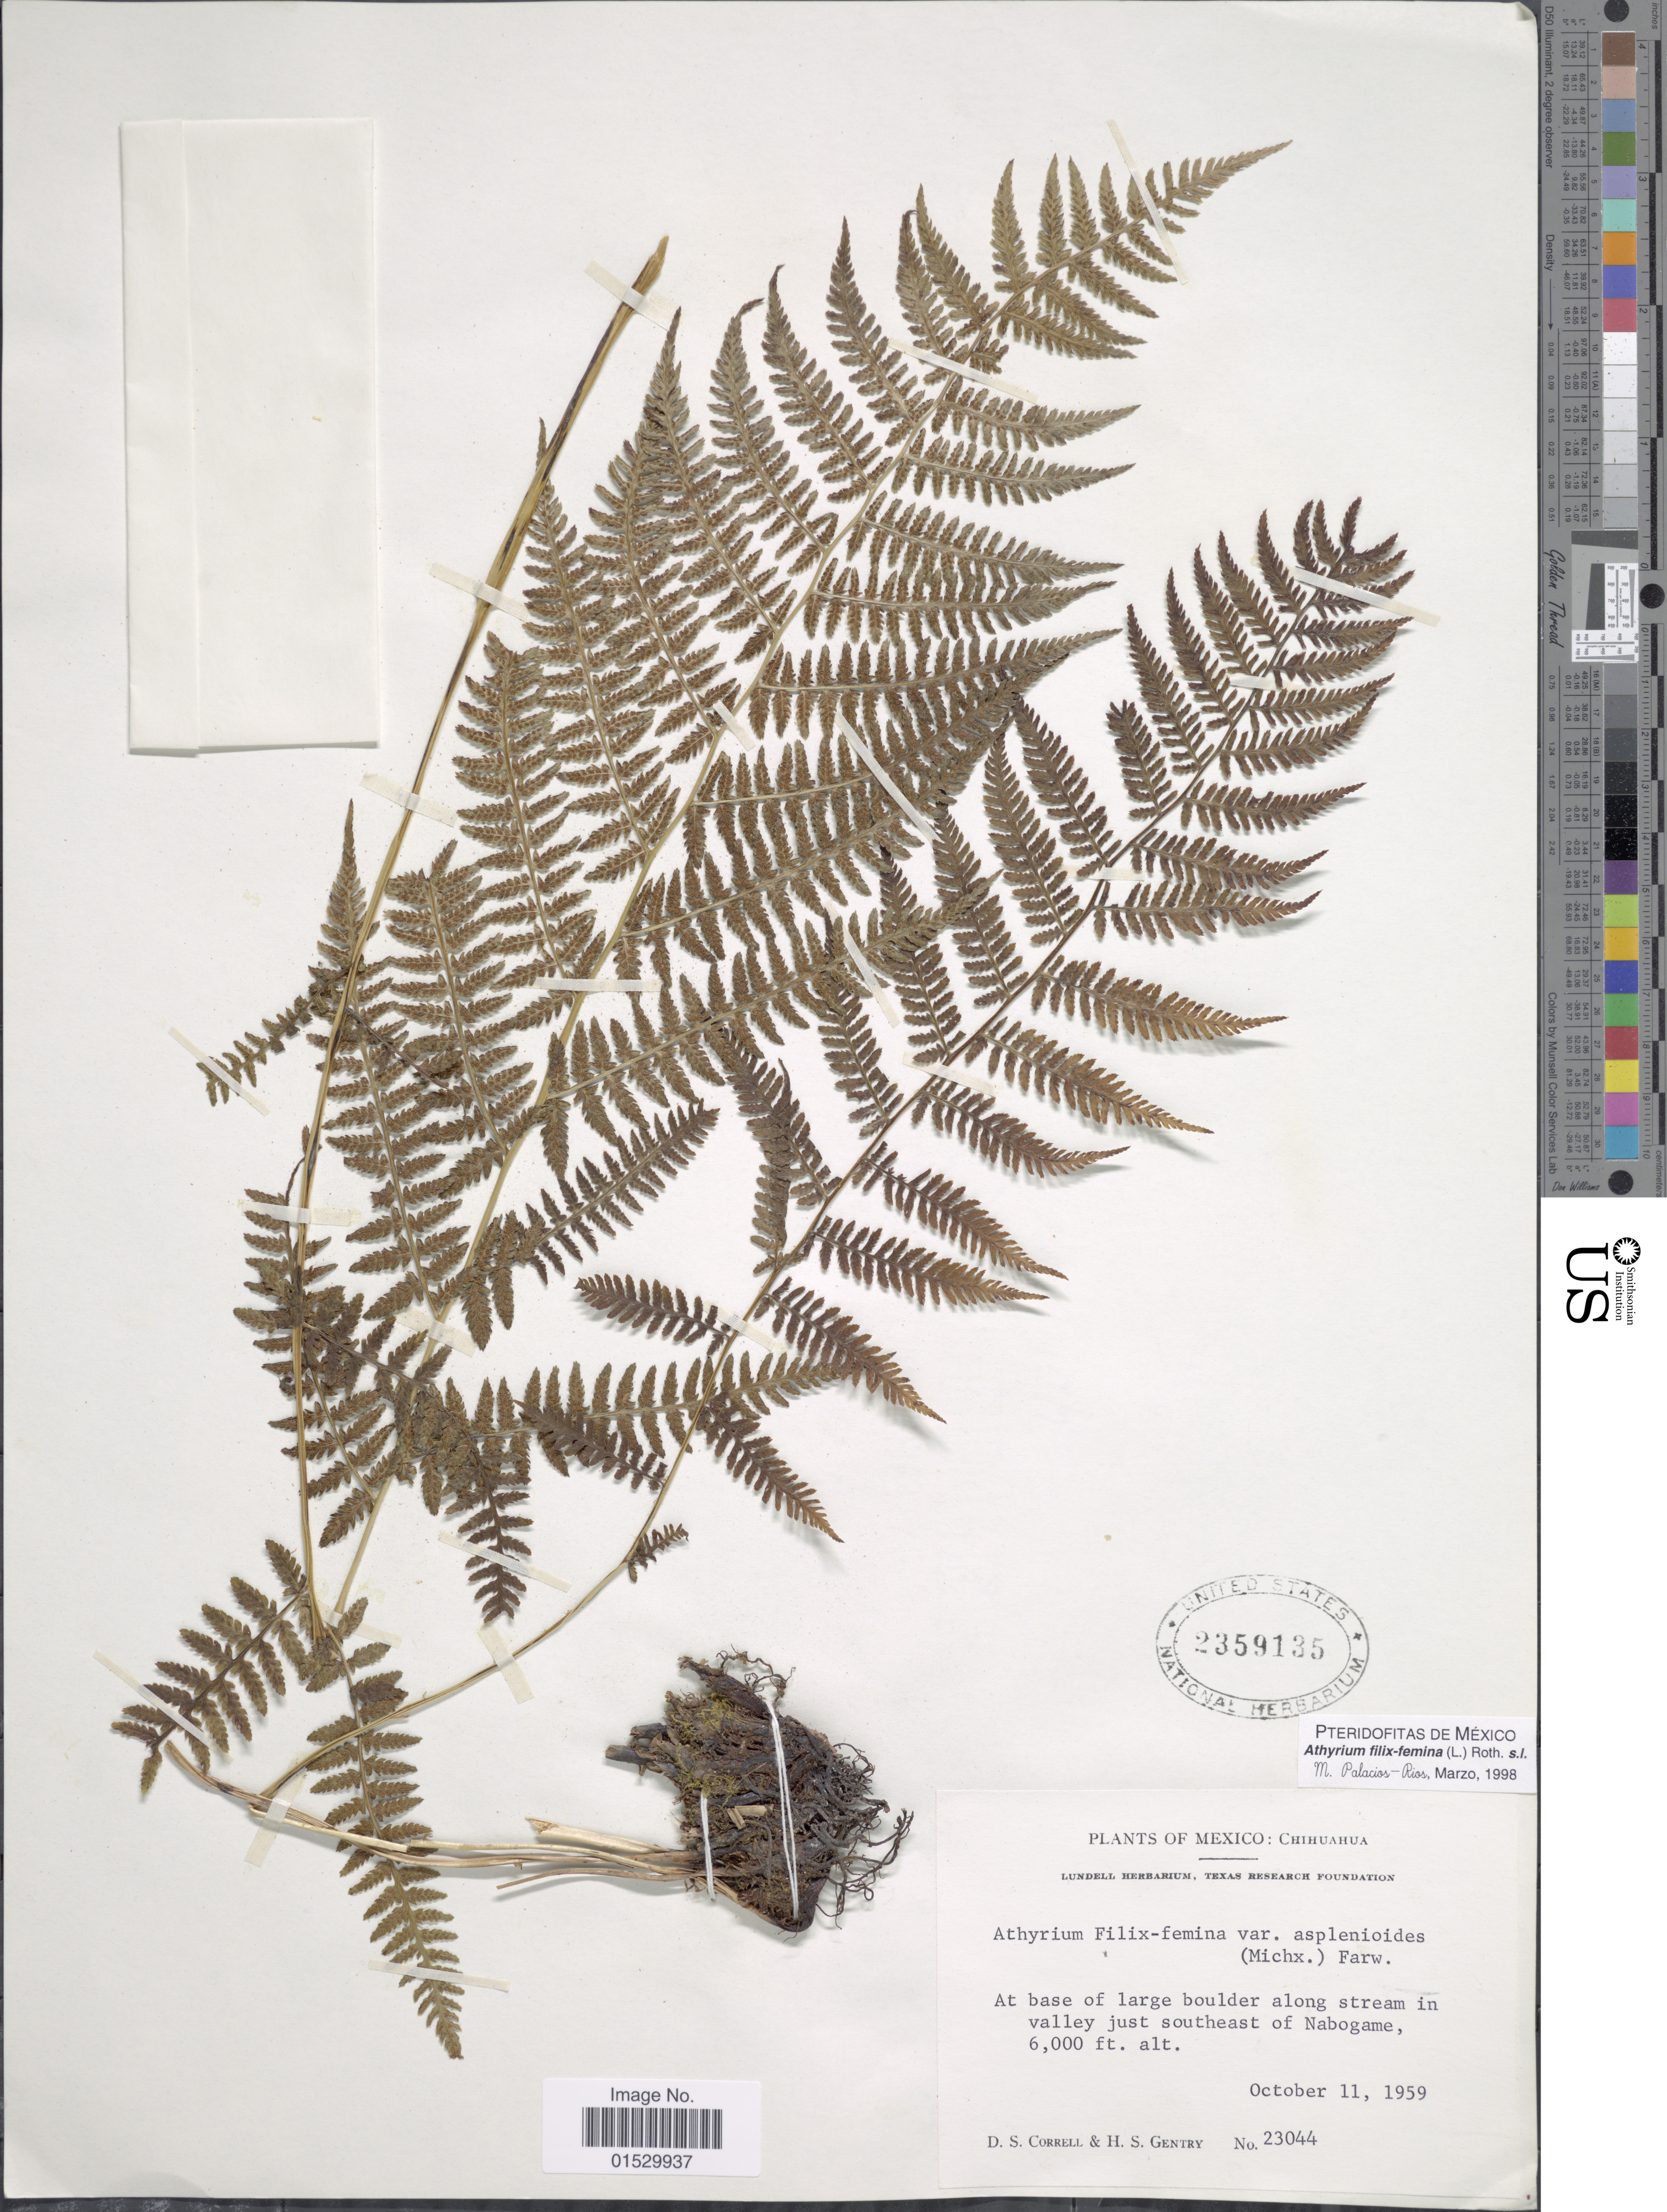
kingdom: Plantae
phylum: Tracheophyta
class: Polypodiopsida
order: Polypodiales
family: Athyriaceae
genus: Athyrium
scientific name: Athyrium bourgeaui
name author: E. Fourn.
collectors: D. S. Correll & H. S. Gentry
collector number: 23044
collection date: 1959-10-11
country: Mexico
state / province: Chihuahua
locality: At base of large boulder along stream in valley just southeast of Nabogame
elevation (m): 1829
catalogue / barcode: US 2359135